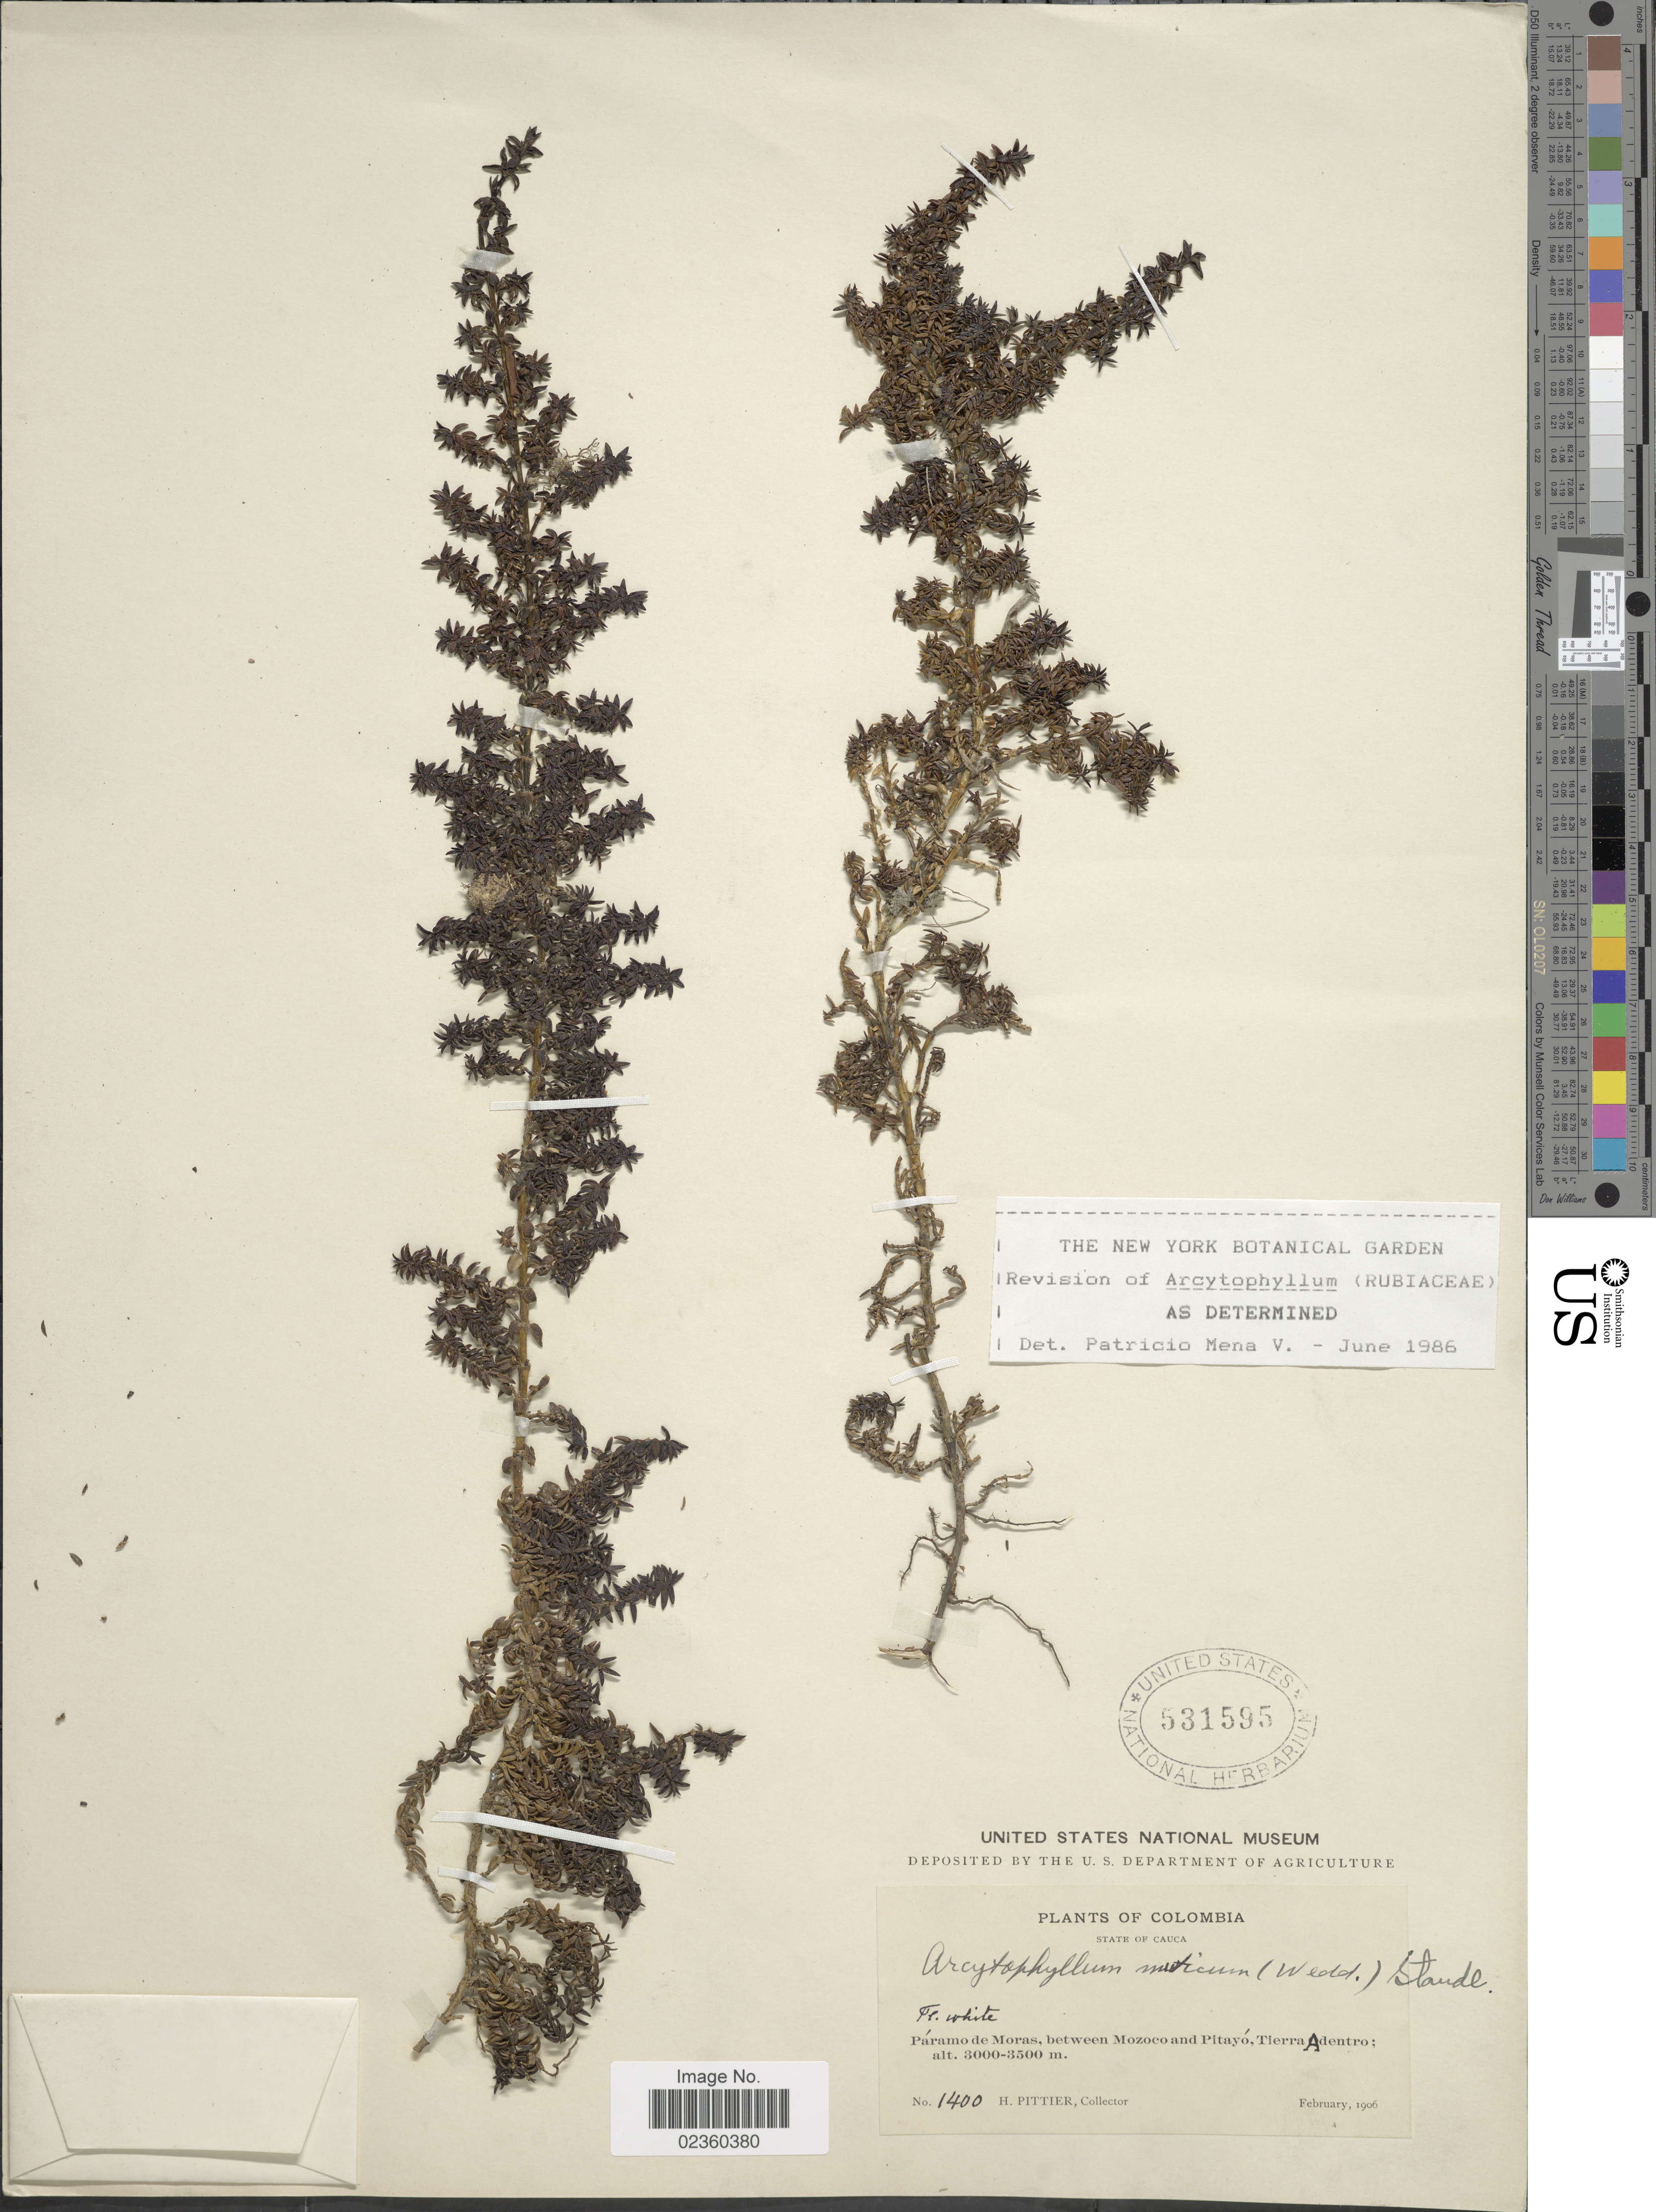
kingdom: Plantae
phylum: Tracheophyta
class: Magnoliopsida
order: Gentianales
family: Rubiaceae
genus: Arcytophyllum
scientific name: Arcytophyllum muticum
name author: (Wedd.) Standl.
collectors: H. F. Pittier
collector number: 1400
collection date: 1906-02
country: Colombia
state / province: Cauca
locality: Páramo de Moras, between Mozoco and Pitayó, Tierra Adentro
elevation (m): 3000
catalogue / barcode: US 531595